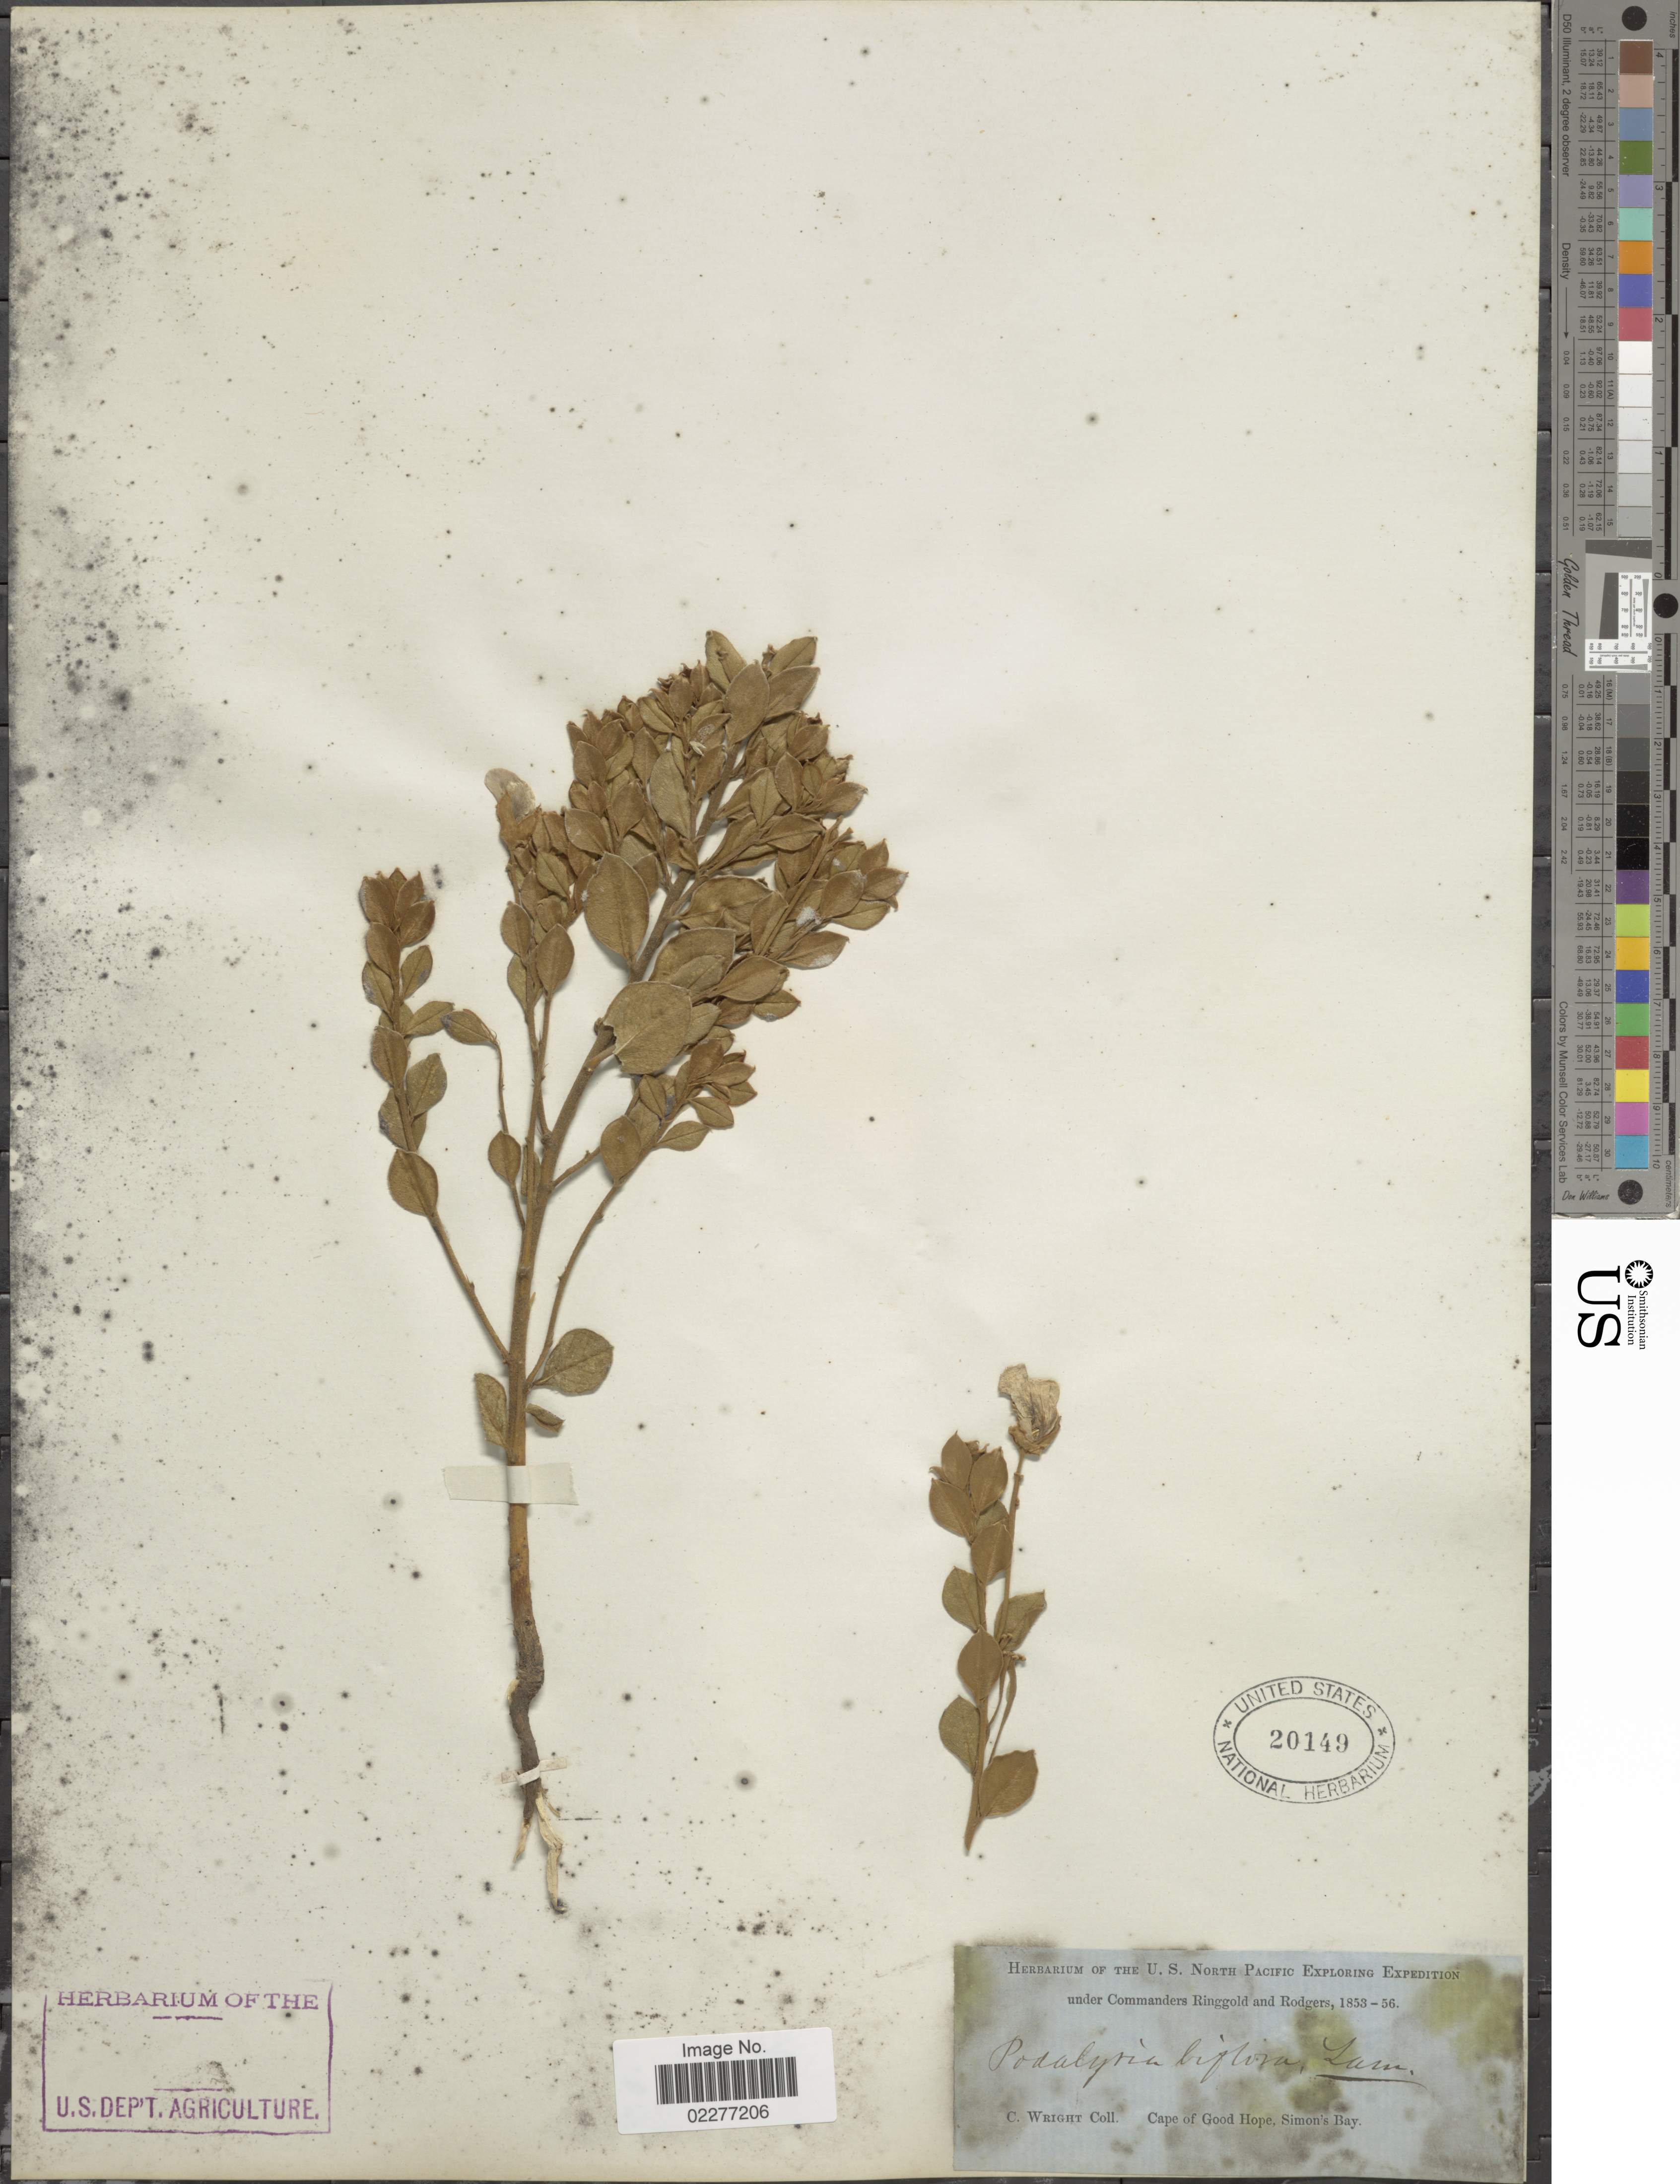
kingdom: Plantae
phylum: Tracheophyta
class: Magnoliopsida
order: Fabales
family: Fabaceae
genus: Podalyria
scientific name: Podalyria biflora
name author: (Retz.) Lam.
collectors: C. Wright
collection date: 1853/1856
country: South Africa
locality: Cape of Good Hope, Simon's Bay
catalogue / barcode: US 20149